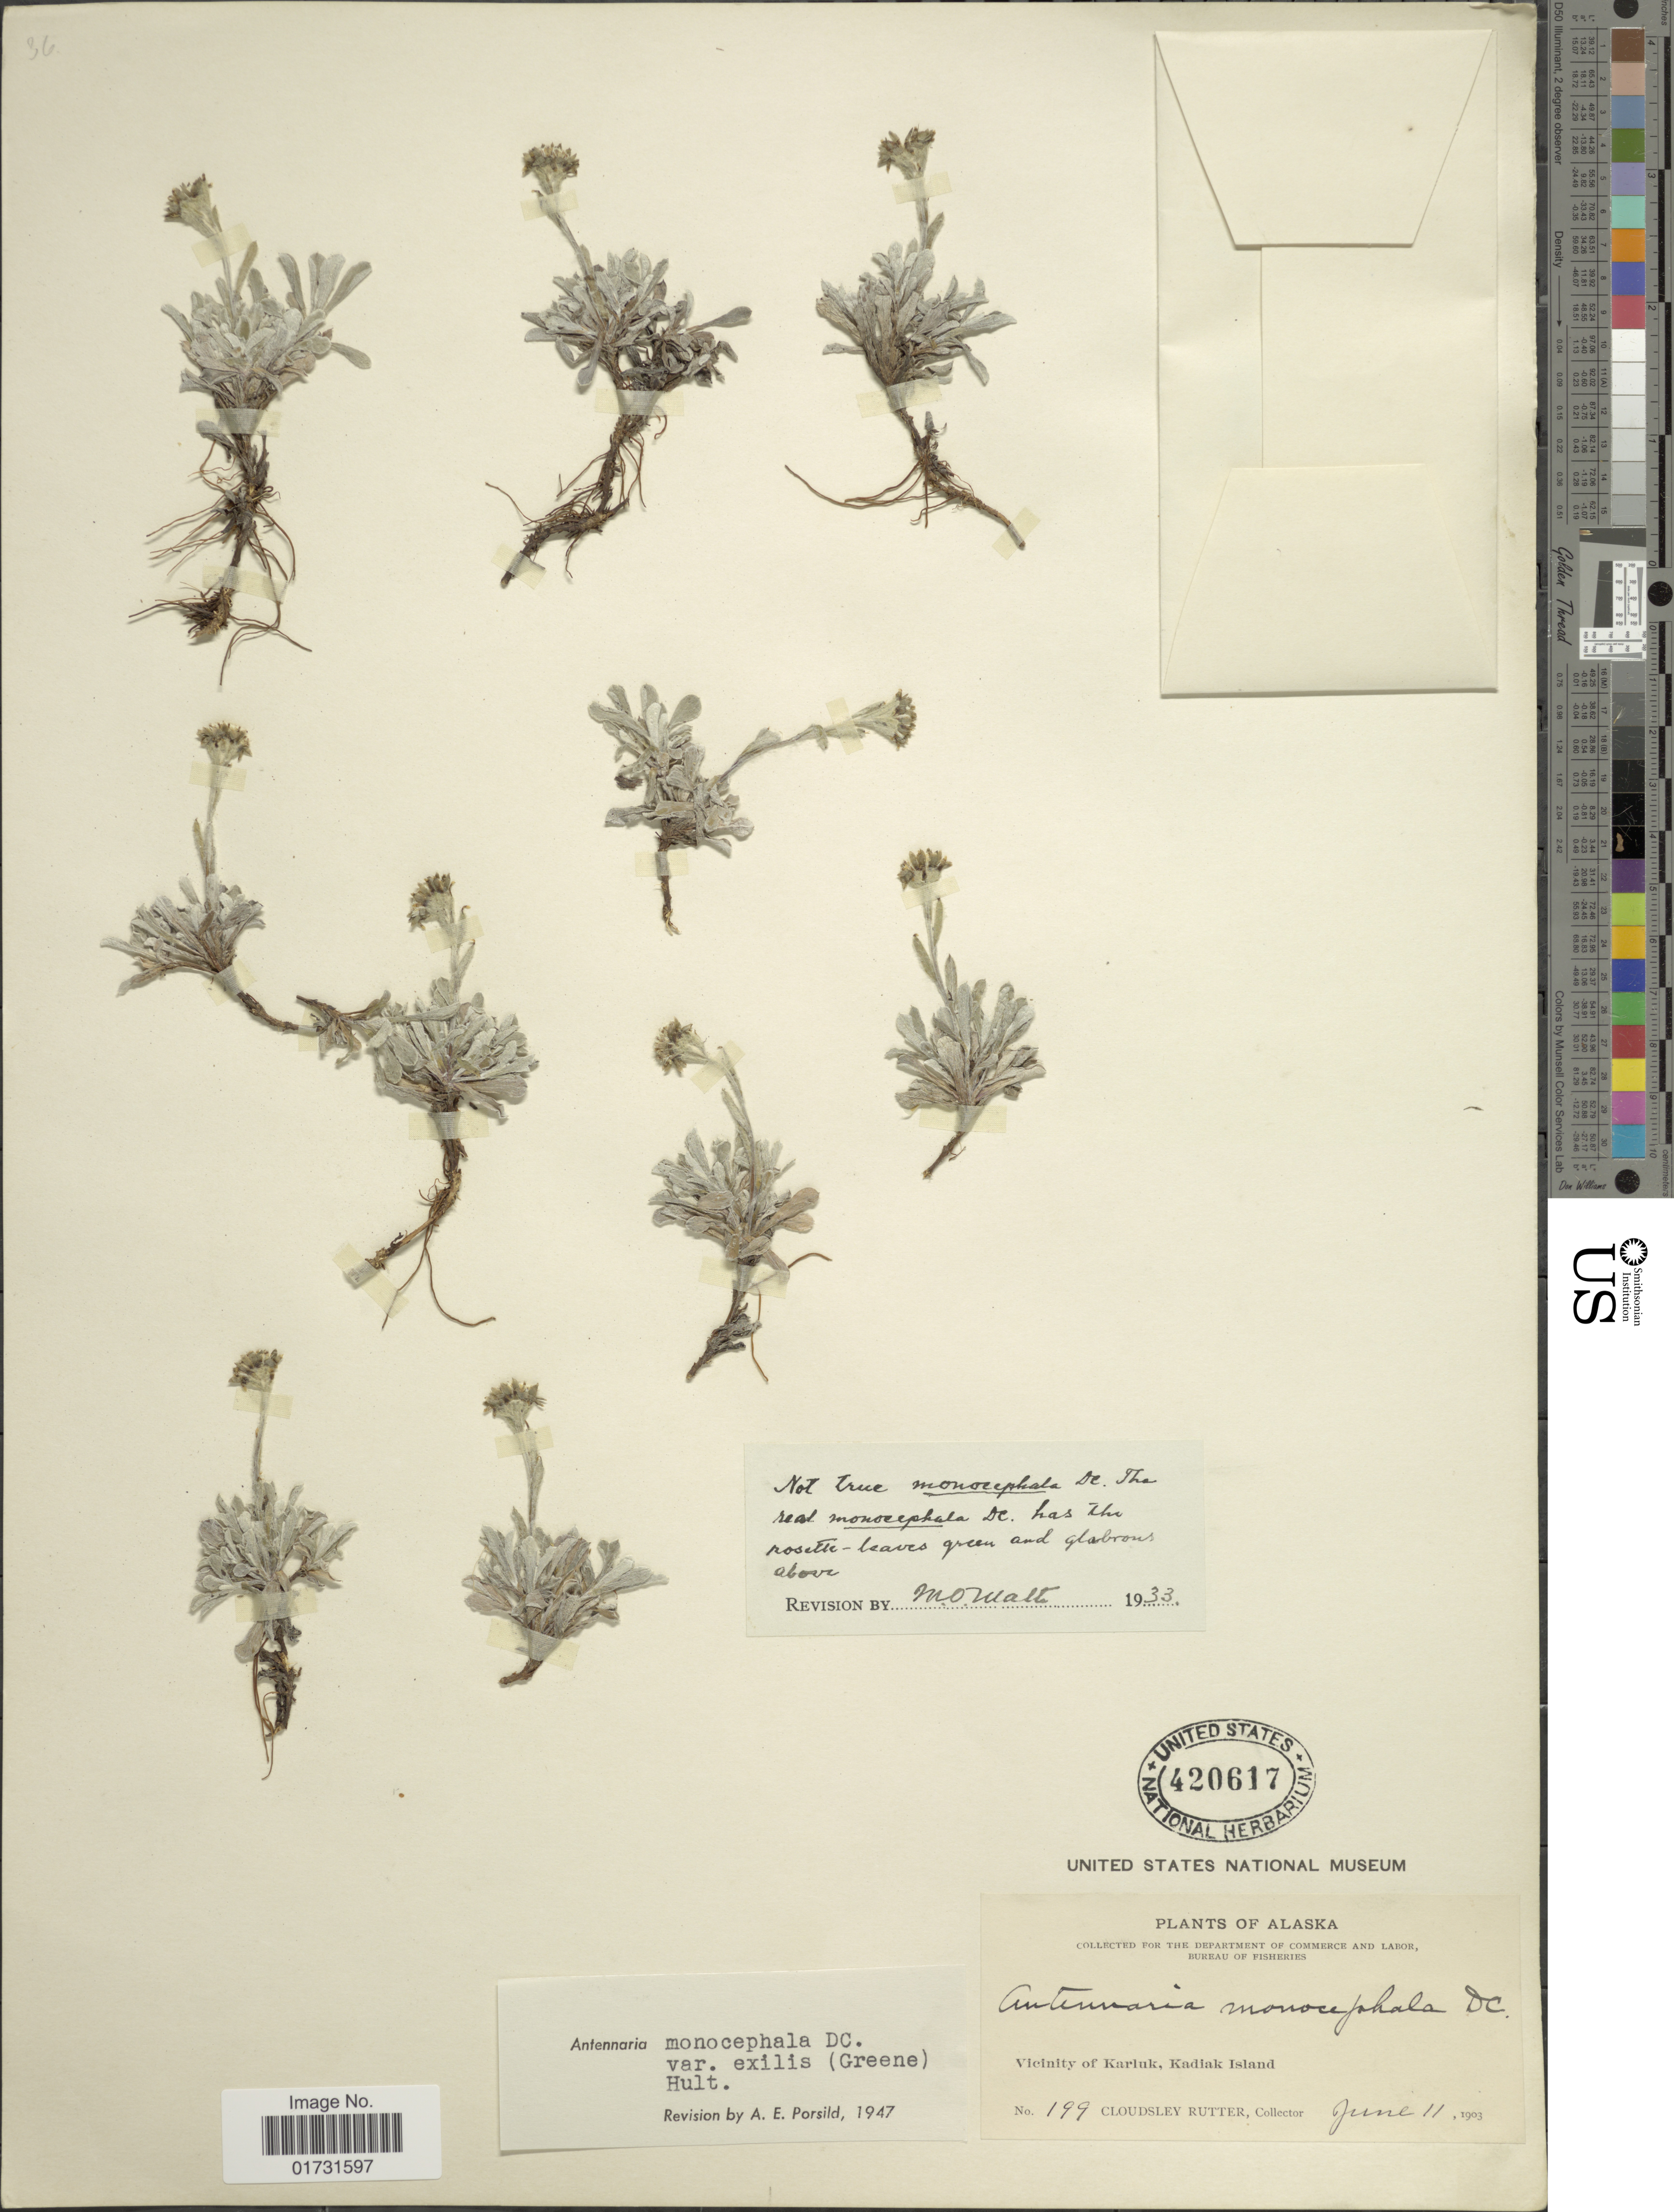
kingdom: Plantae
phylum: Tracheophyta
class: Magnoliopsida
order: Asterales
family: Asteraceae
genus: Antennaria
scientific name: Antennaria monocephala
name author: DC.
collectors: C. Rutter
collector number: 199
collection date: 1903-06-11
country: United States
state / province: Alaska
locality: Vicinity of Karluk, Kadiak Island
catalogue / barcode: US 420617